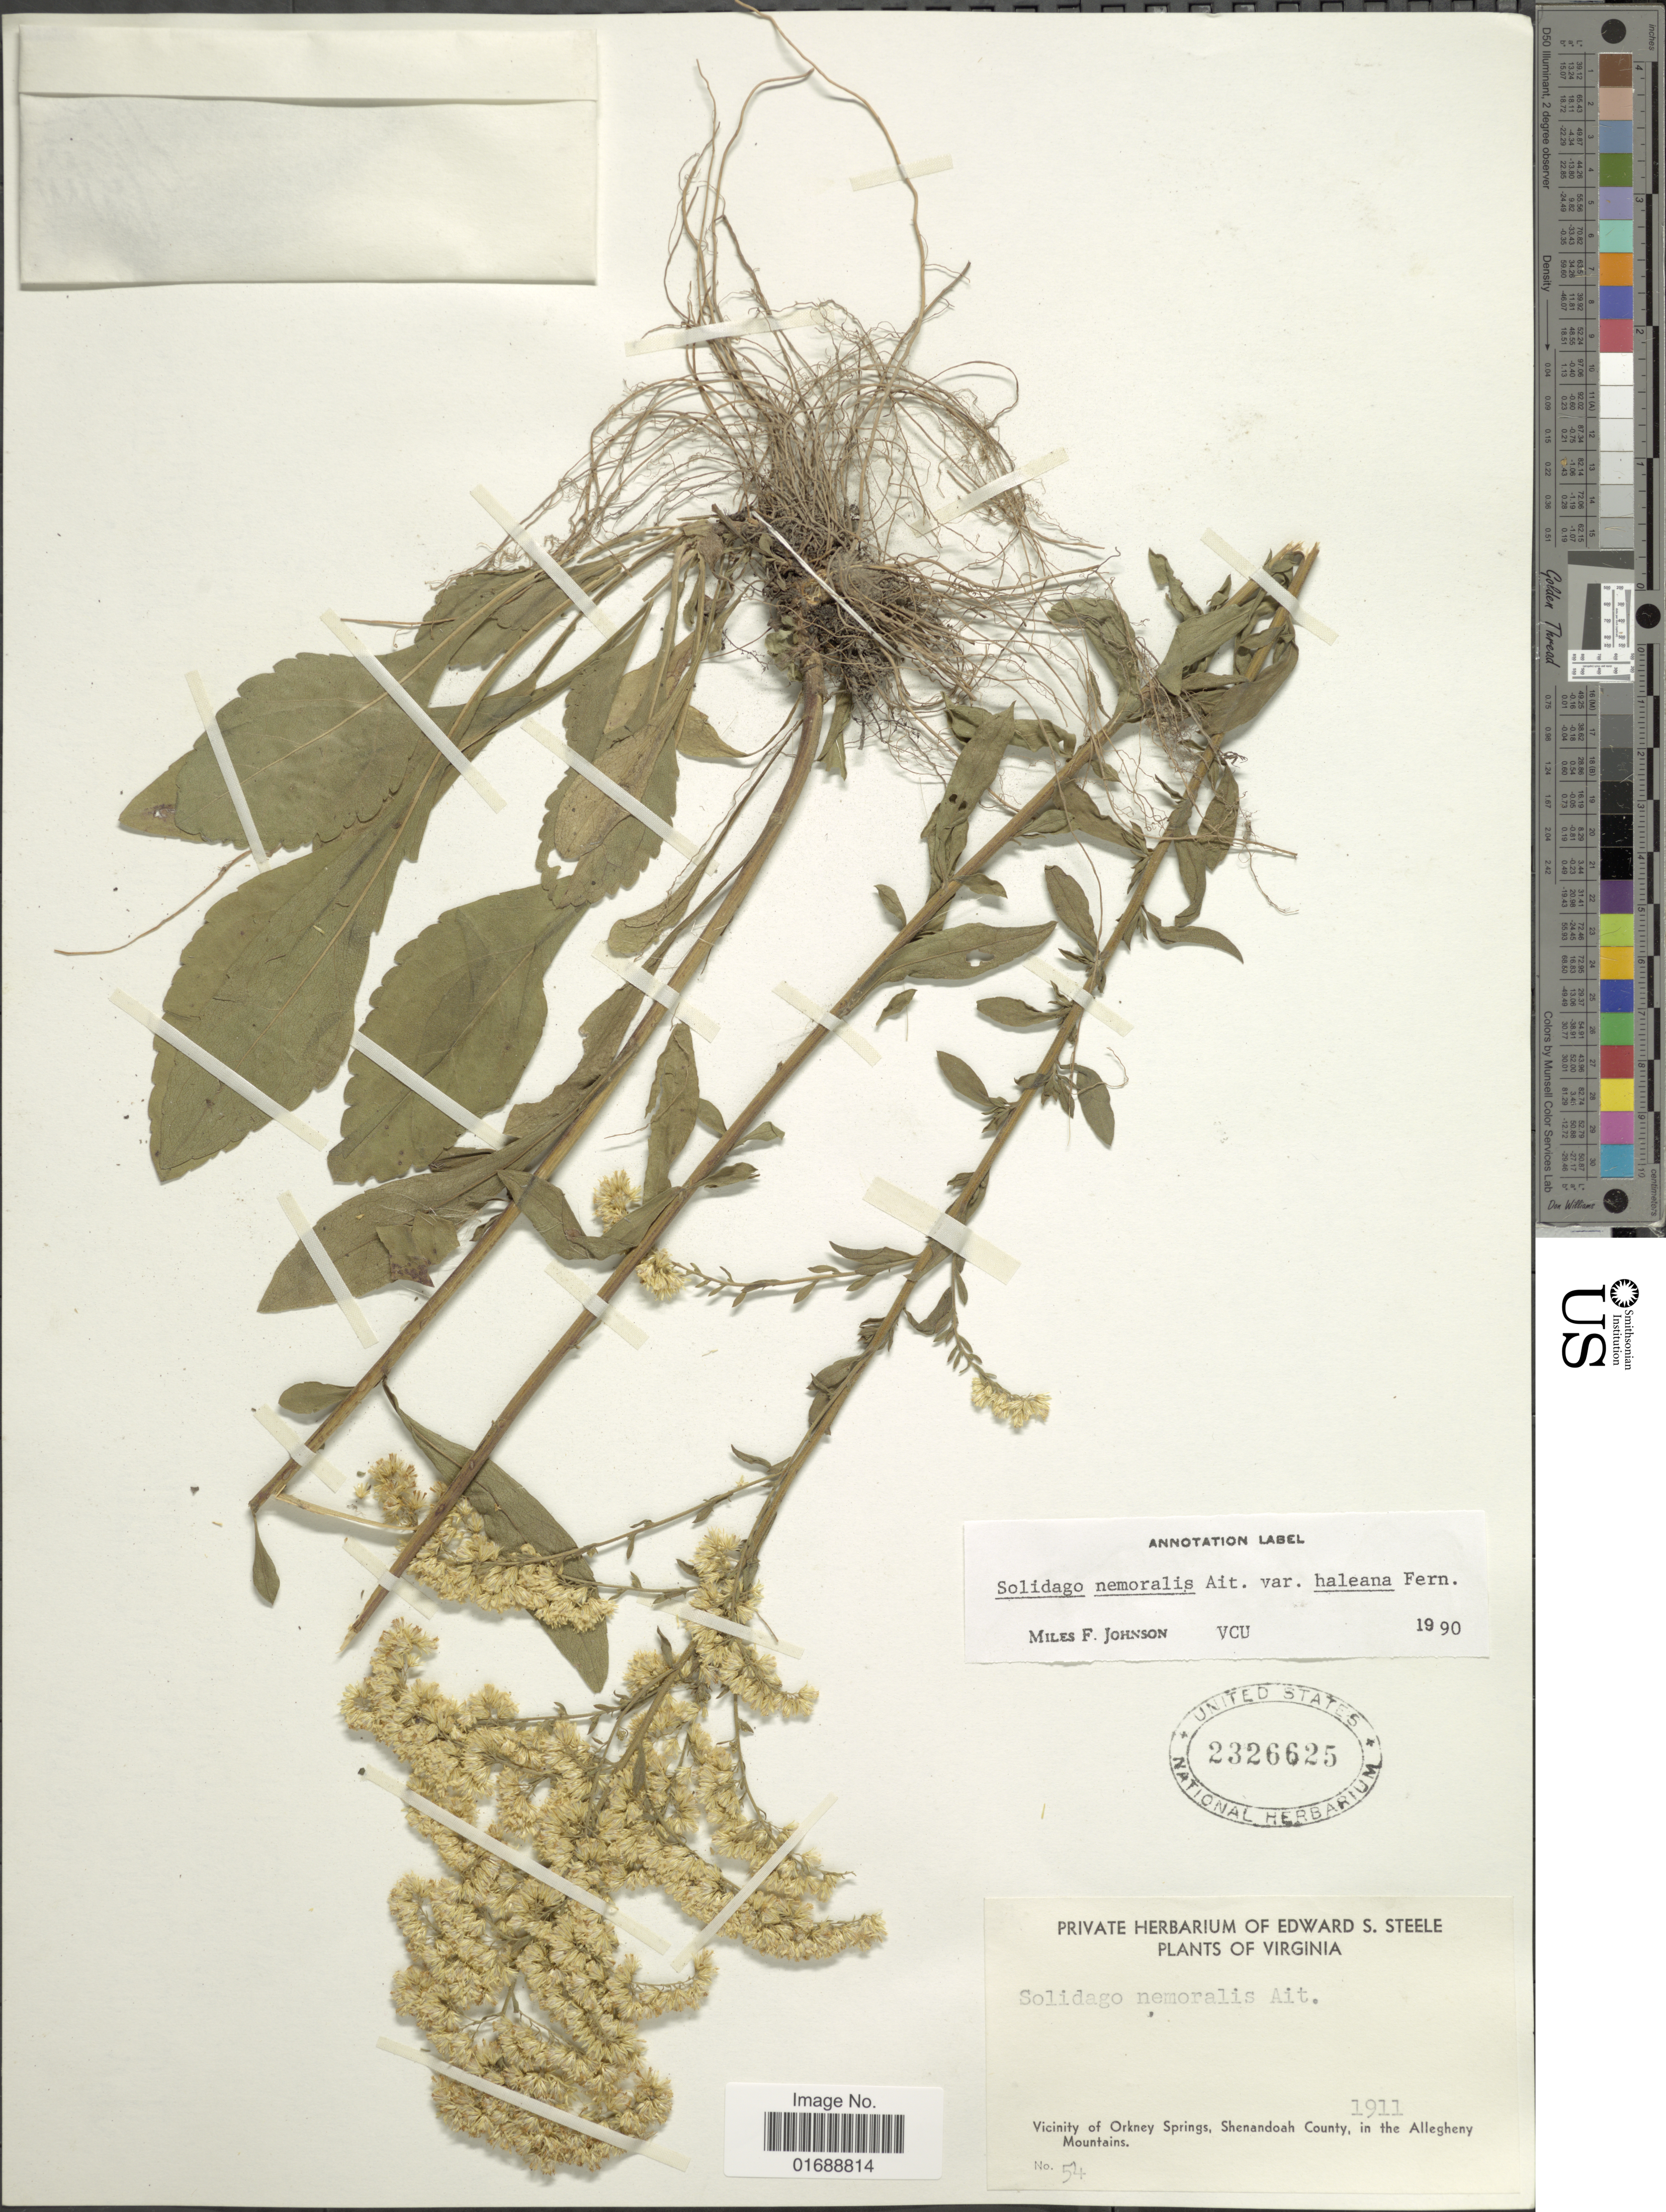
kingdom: Plantae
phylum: Tracheophyta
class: Magnoliopsida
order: Asterales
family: Asteraceae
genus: Solidago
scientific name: Solidago nemoralis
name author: Aiton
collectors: ex herb. Edward S. Steele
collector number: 54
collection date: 1911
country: United States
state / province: Virginia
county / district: Shenandoah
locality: Vicinity of Orkney Springs, Shenandoah County, in the Allegheny Mountains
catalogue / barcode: US 2326625